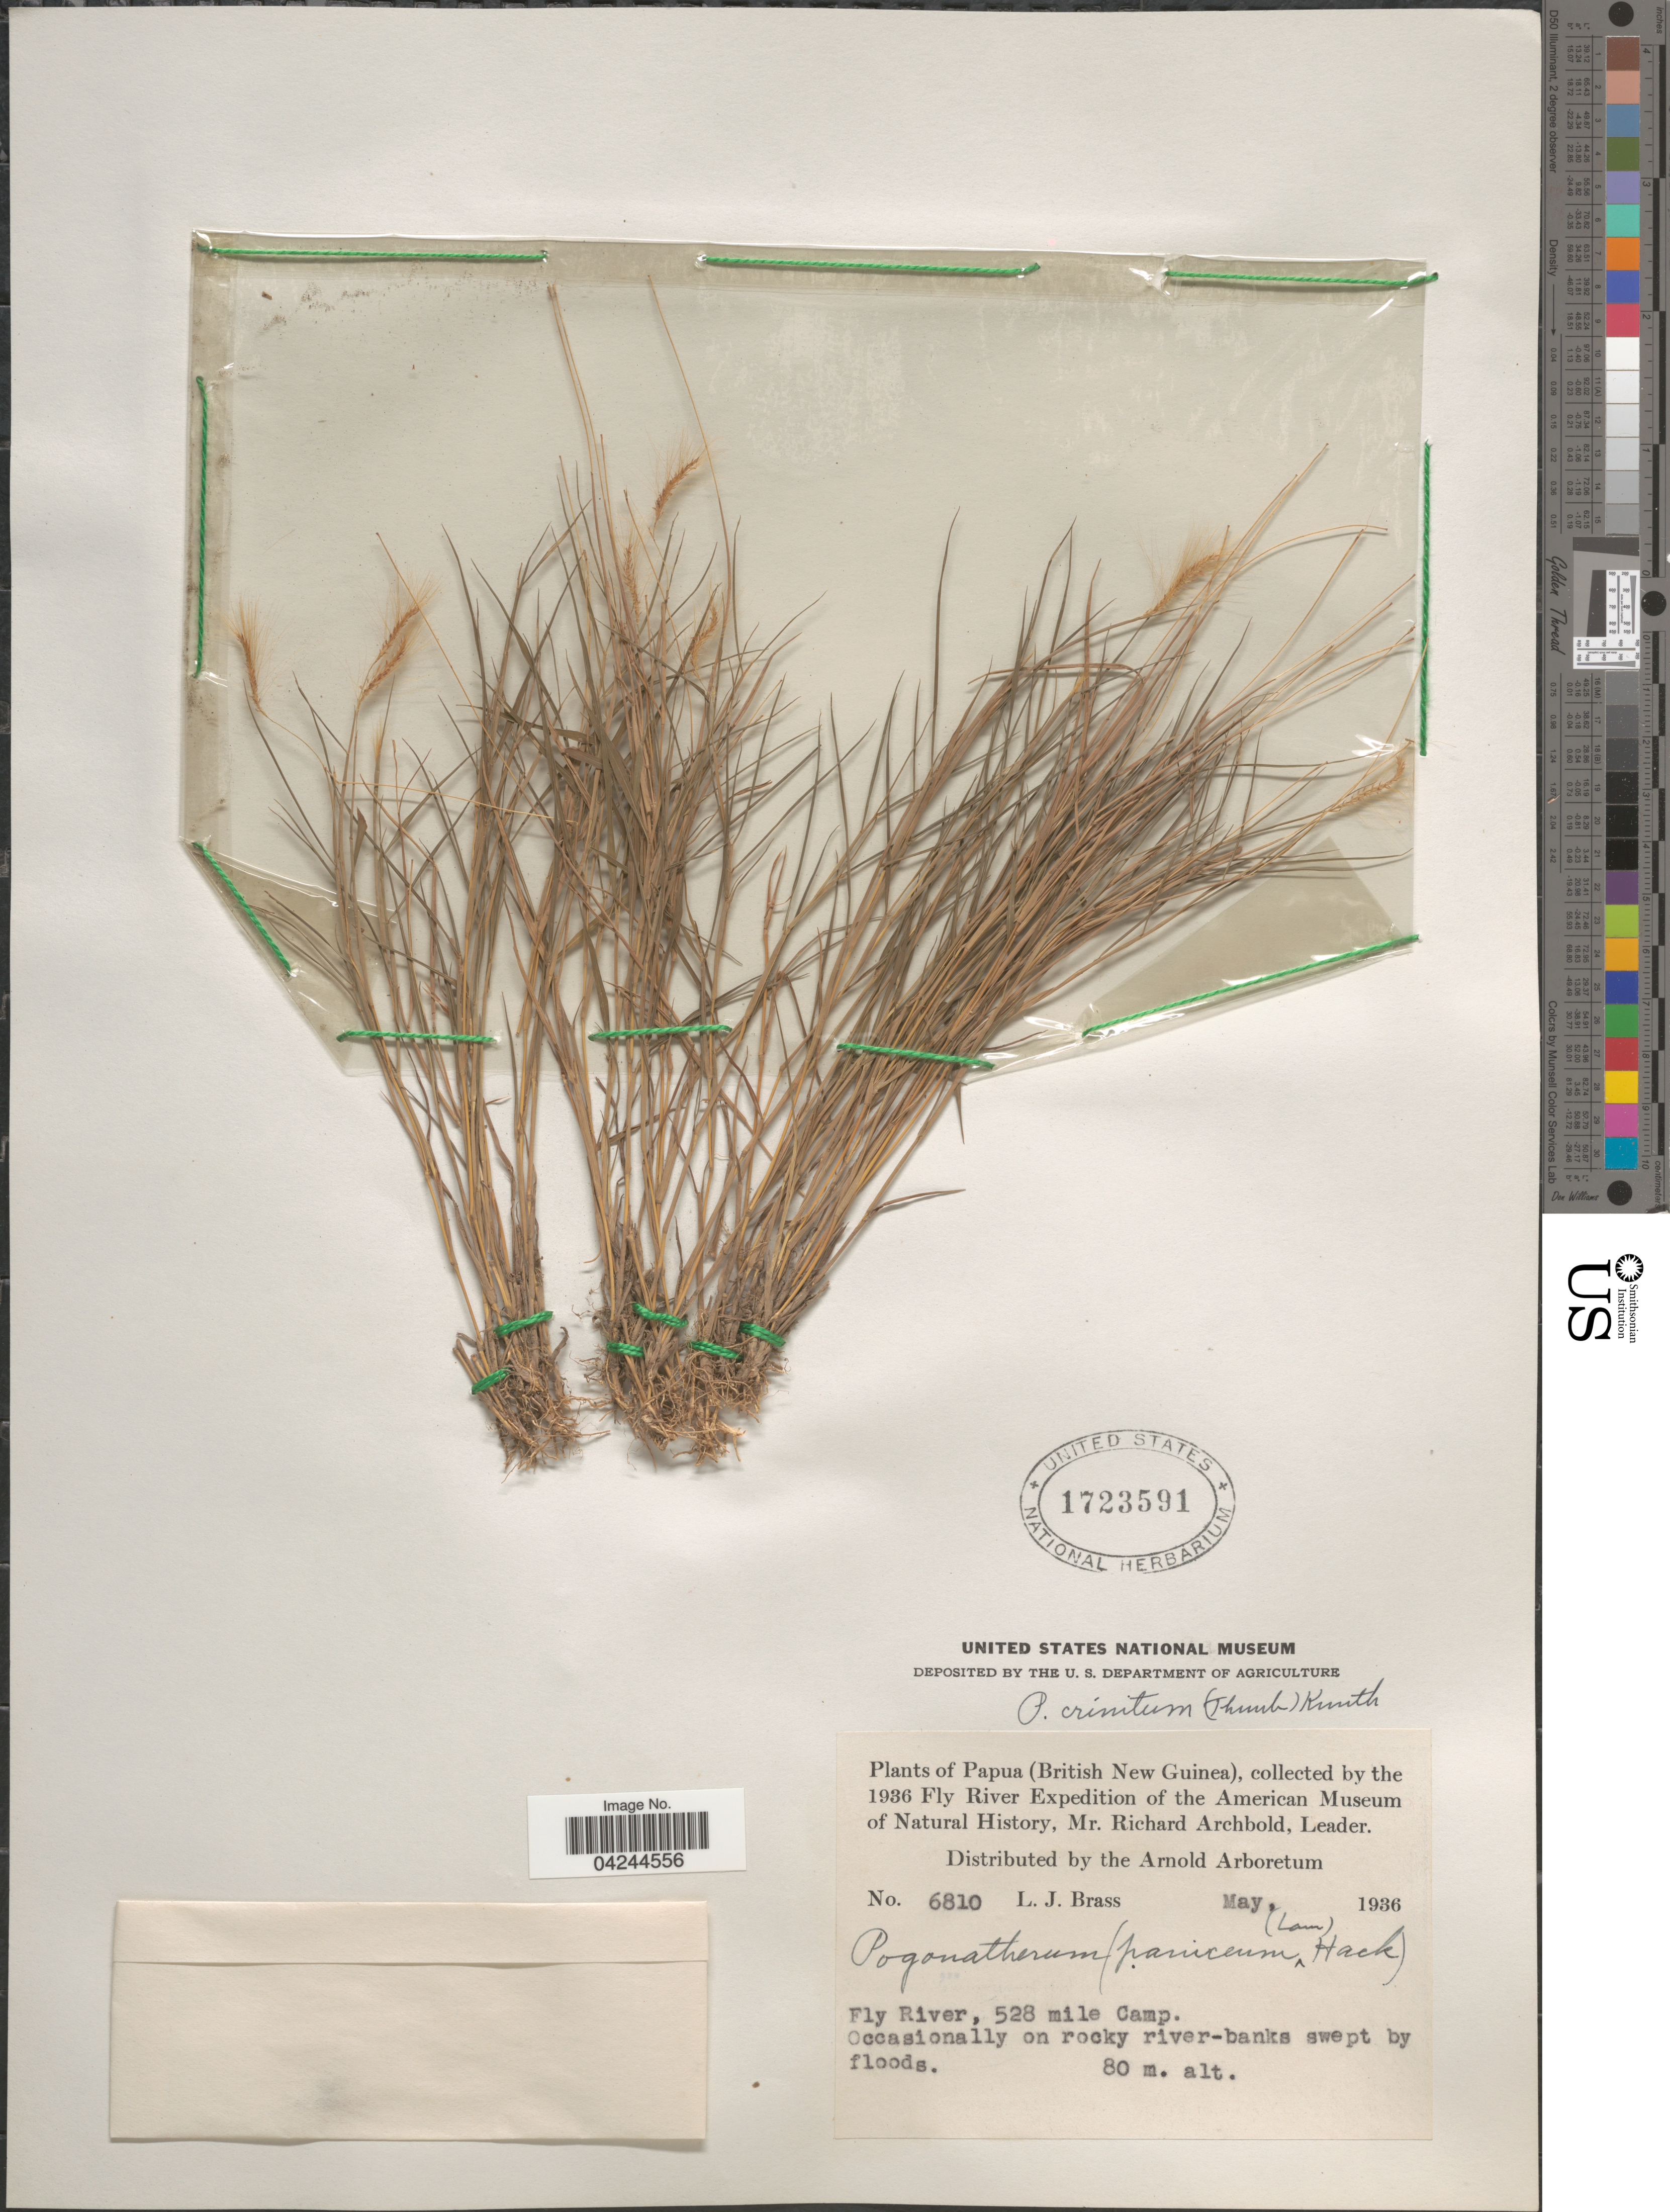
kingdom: Plantae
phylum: Tracheophyta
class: Liliopsida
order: Poales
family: Poaceae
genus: Pogonatherum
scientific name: Pogonatherum crinitum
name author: (Thunb.) Kunth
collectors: L. J. Brass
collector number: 6810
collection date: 1936-05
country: Papua New Guinea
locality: Papua (British New Guinea). 1936 Fly River Expedition of the American Museum of Natural History. Fly River, 528 mile Camp. Occasionally on rocky river-banks swept by floods.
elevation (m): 80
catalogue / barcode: US 1723591